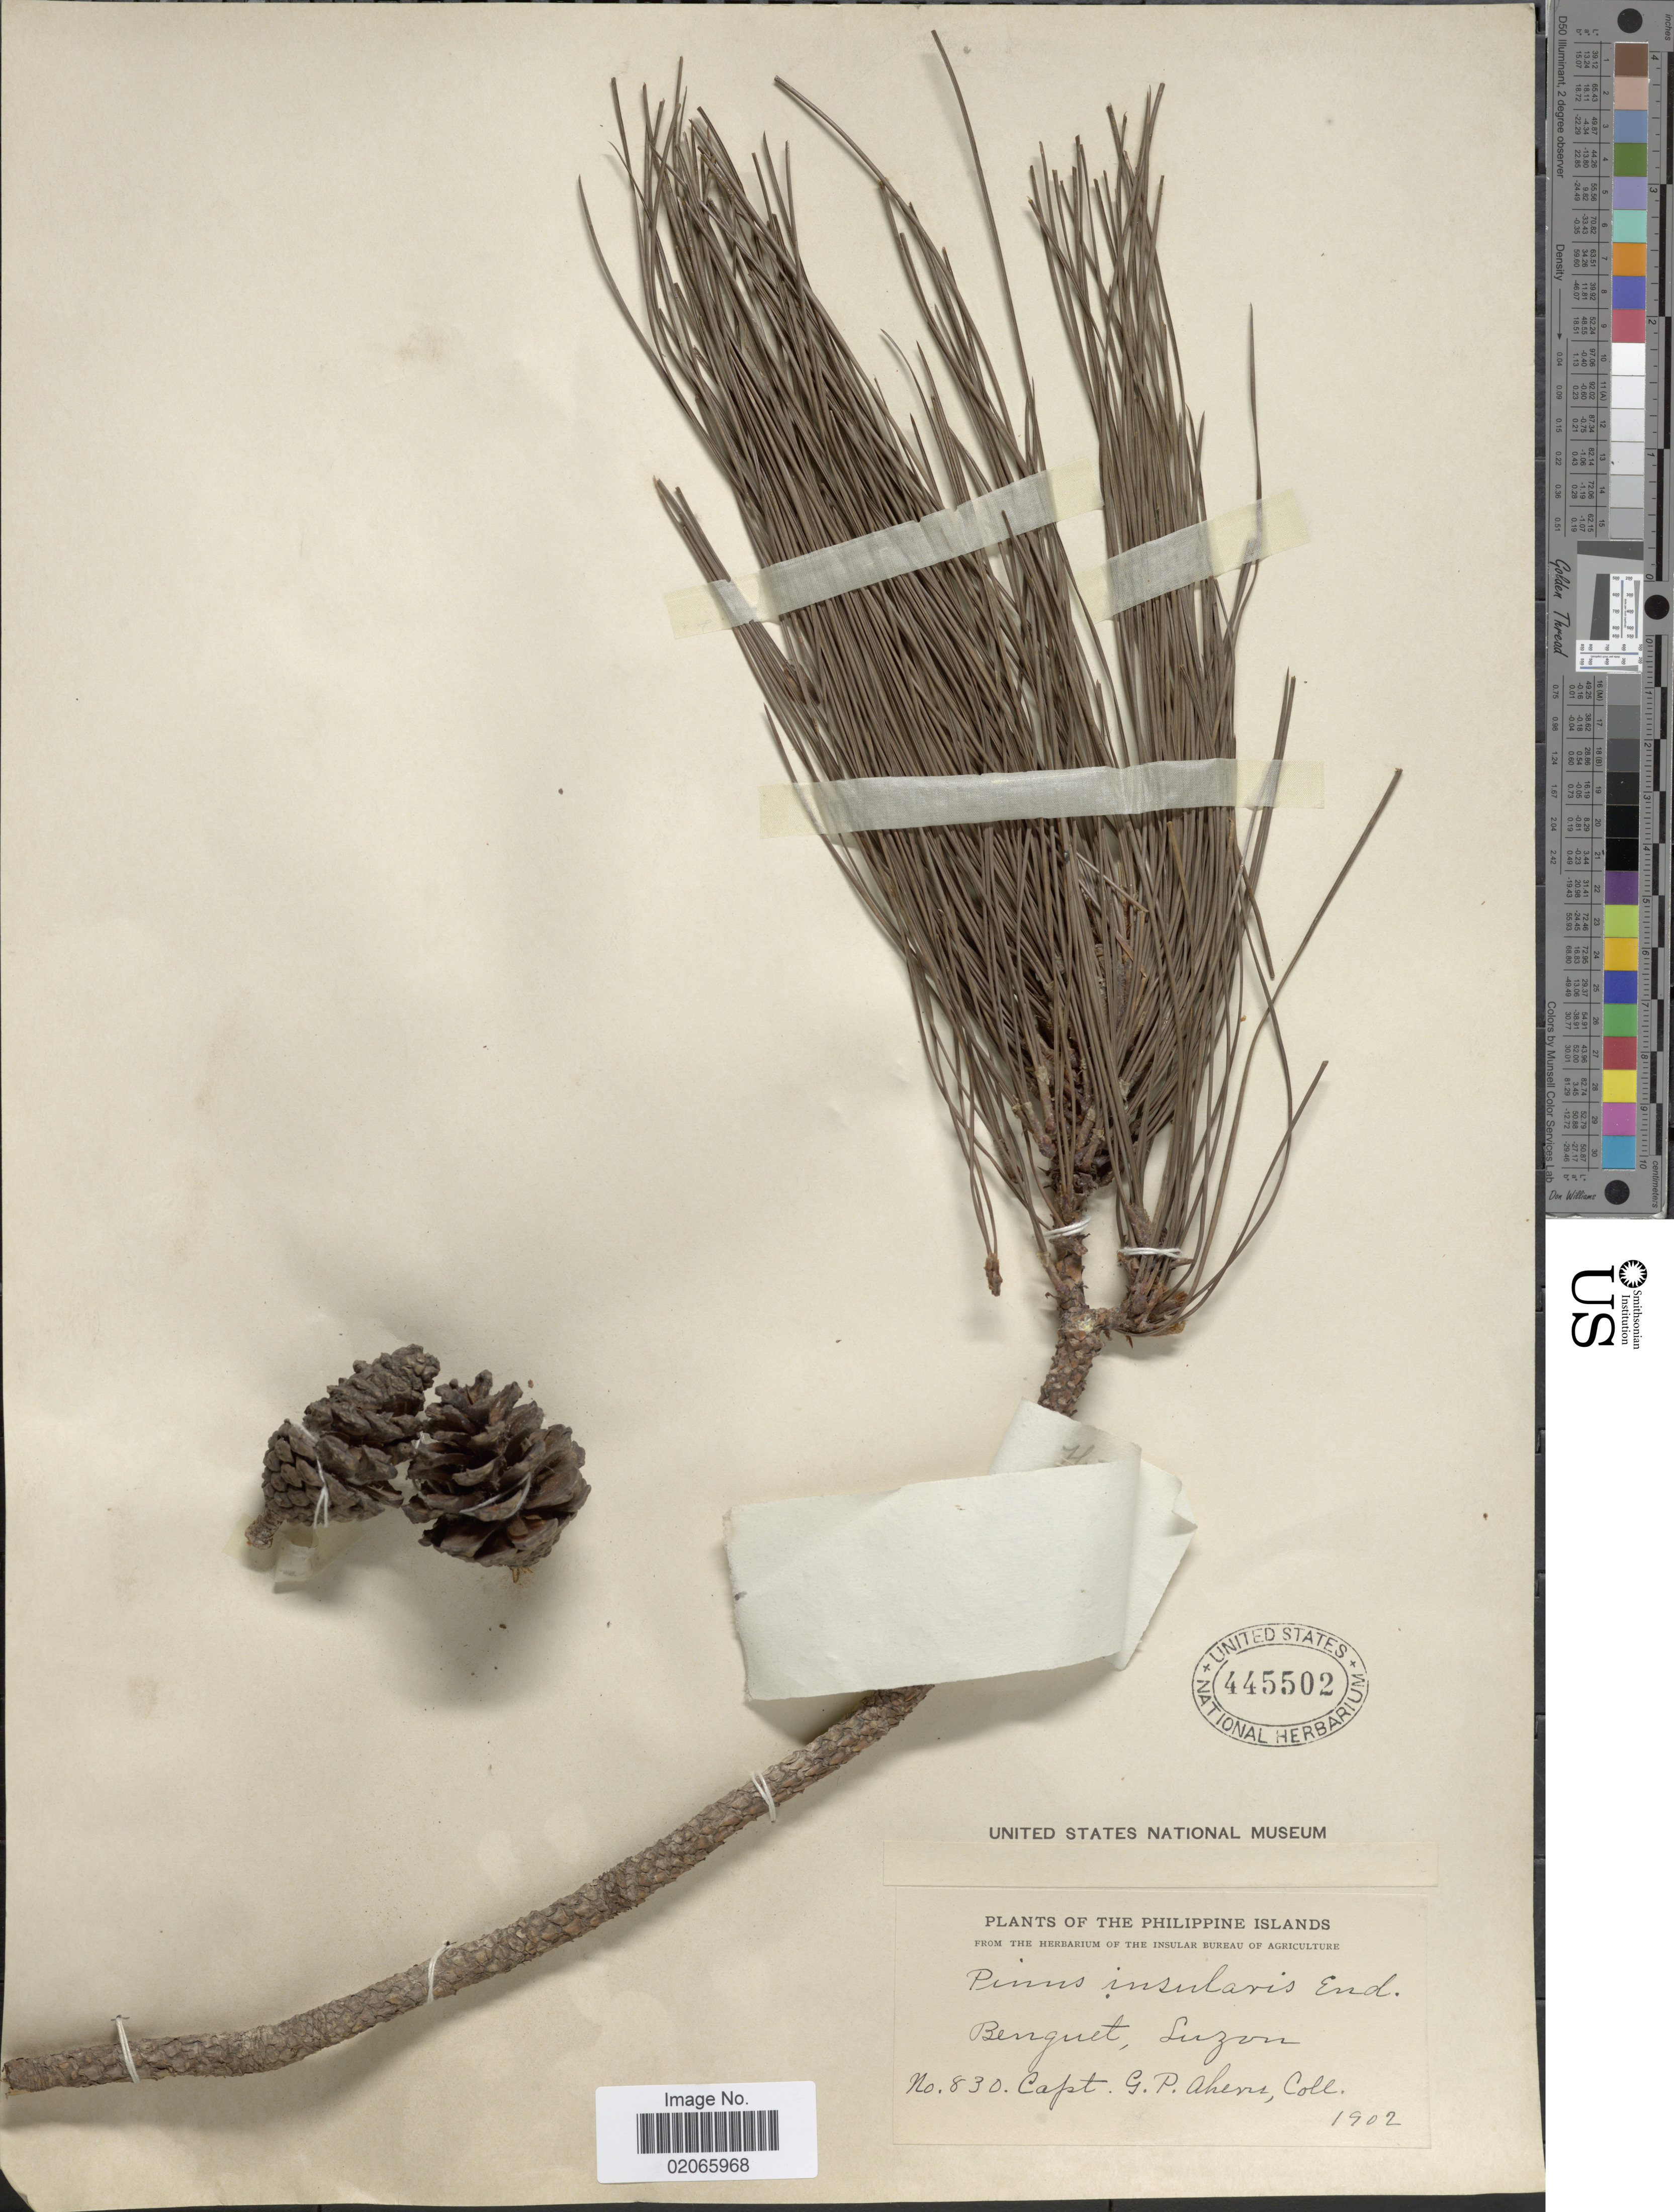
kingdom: Plantae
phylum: Tracheophyta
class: Pinopsida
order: Pinales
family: Pinaceae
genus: Pinus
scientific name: Pinus insularis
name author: Endl.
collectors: G. Ahern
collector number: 830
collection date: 1902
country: Philippines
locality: The Philippine Islands. Benguet, Luzon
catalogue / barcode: US 445502